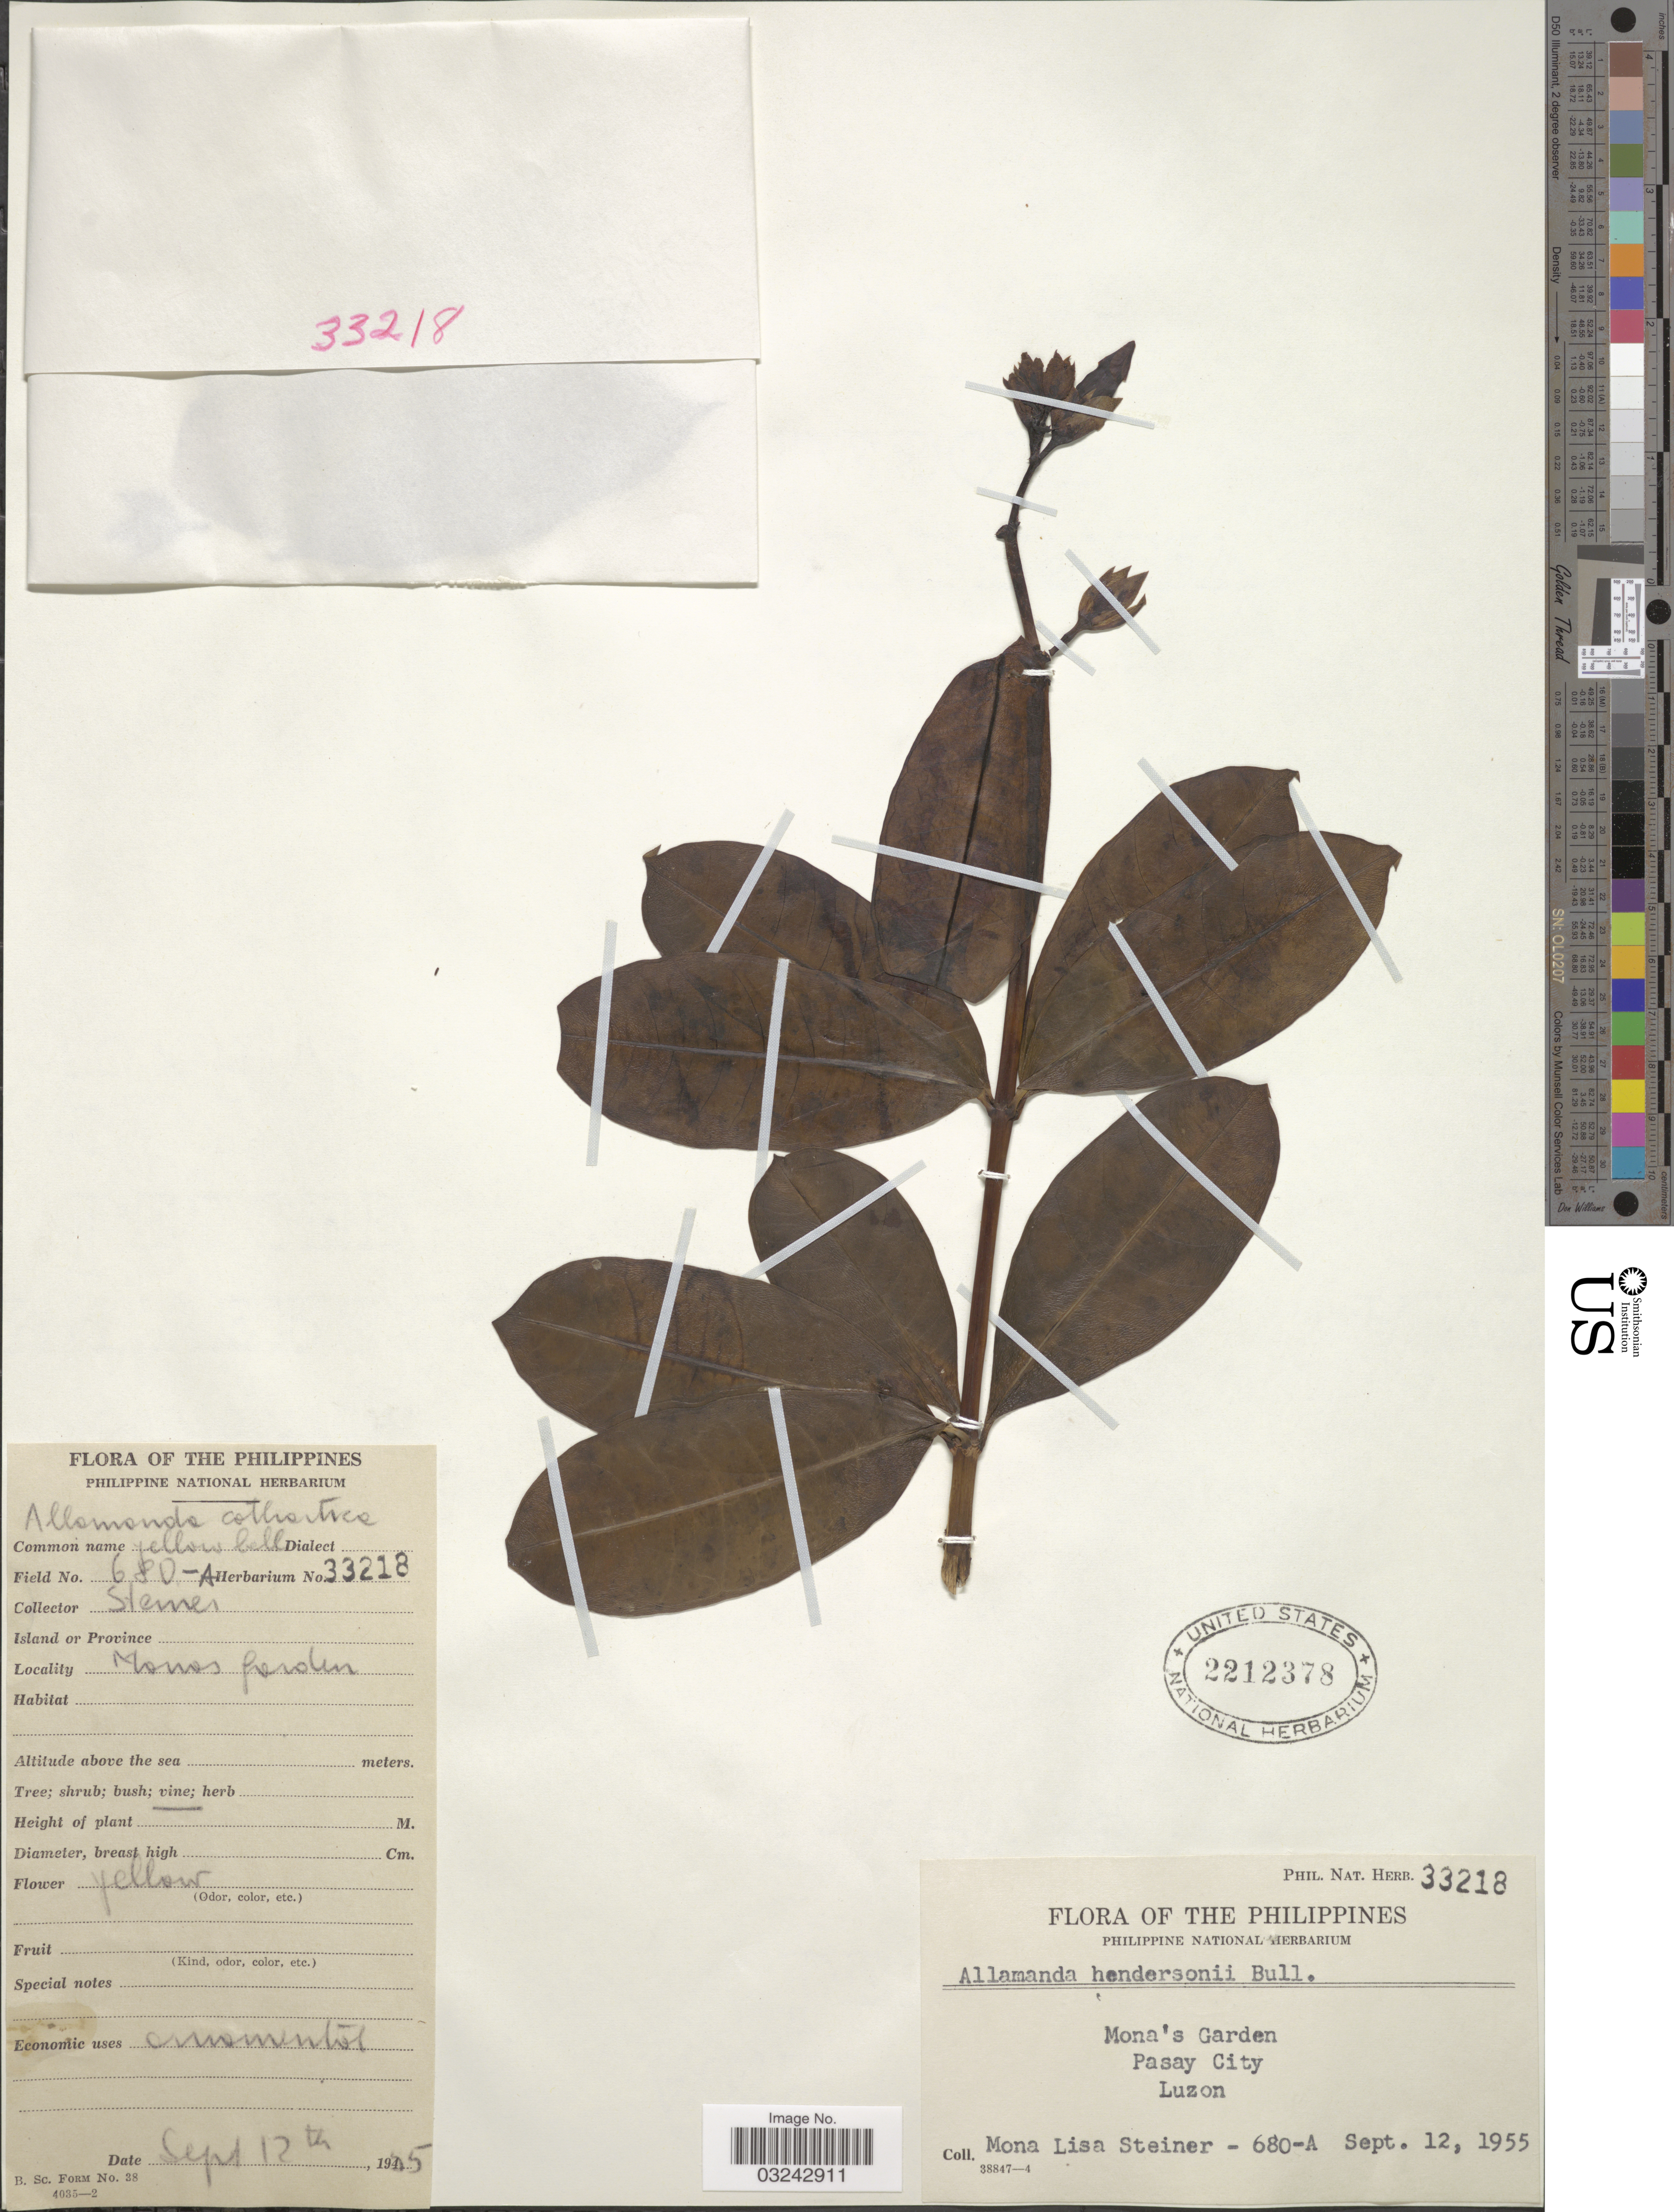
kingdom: Plantae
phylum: Tracheophyta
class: Magnoliopsida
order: Gentianales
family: Apocynaceae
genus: Allamanda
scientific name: Allamanda hendersonii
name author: W. Bull ex Dombrain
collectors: M. Steiner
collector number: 680-A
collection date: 1955-09-12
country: Philippines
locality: Mona's Garden, Pasay City, Luzon.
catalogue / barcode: US 2212378